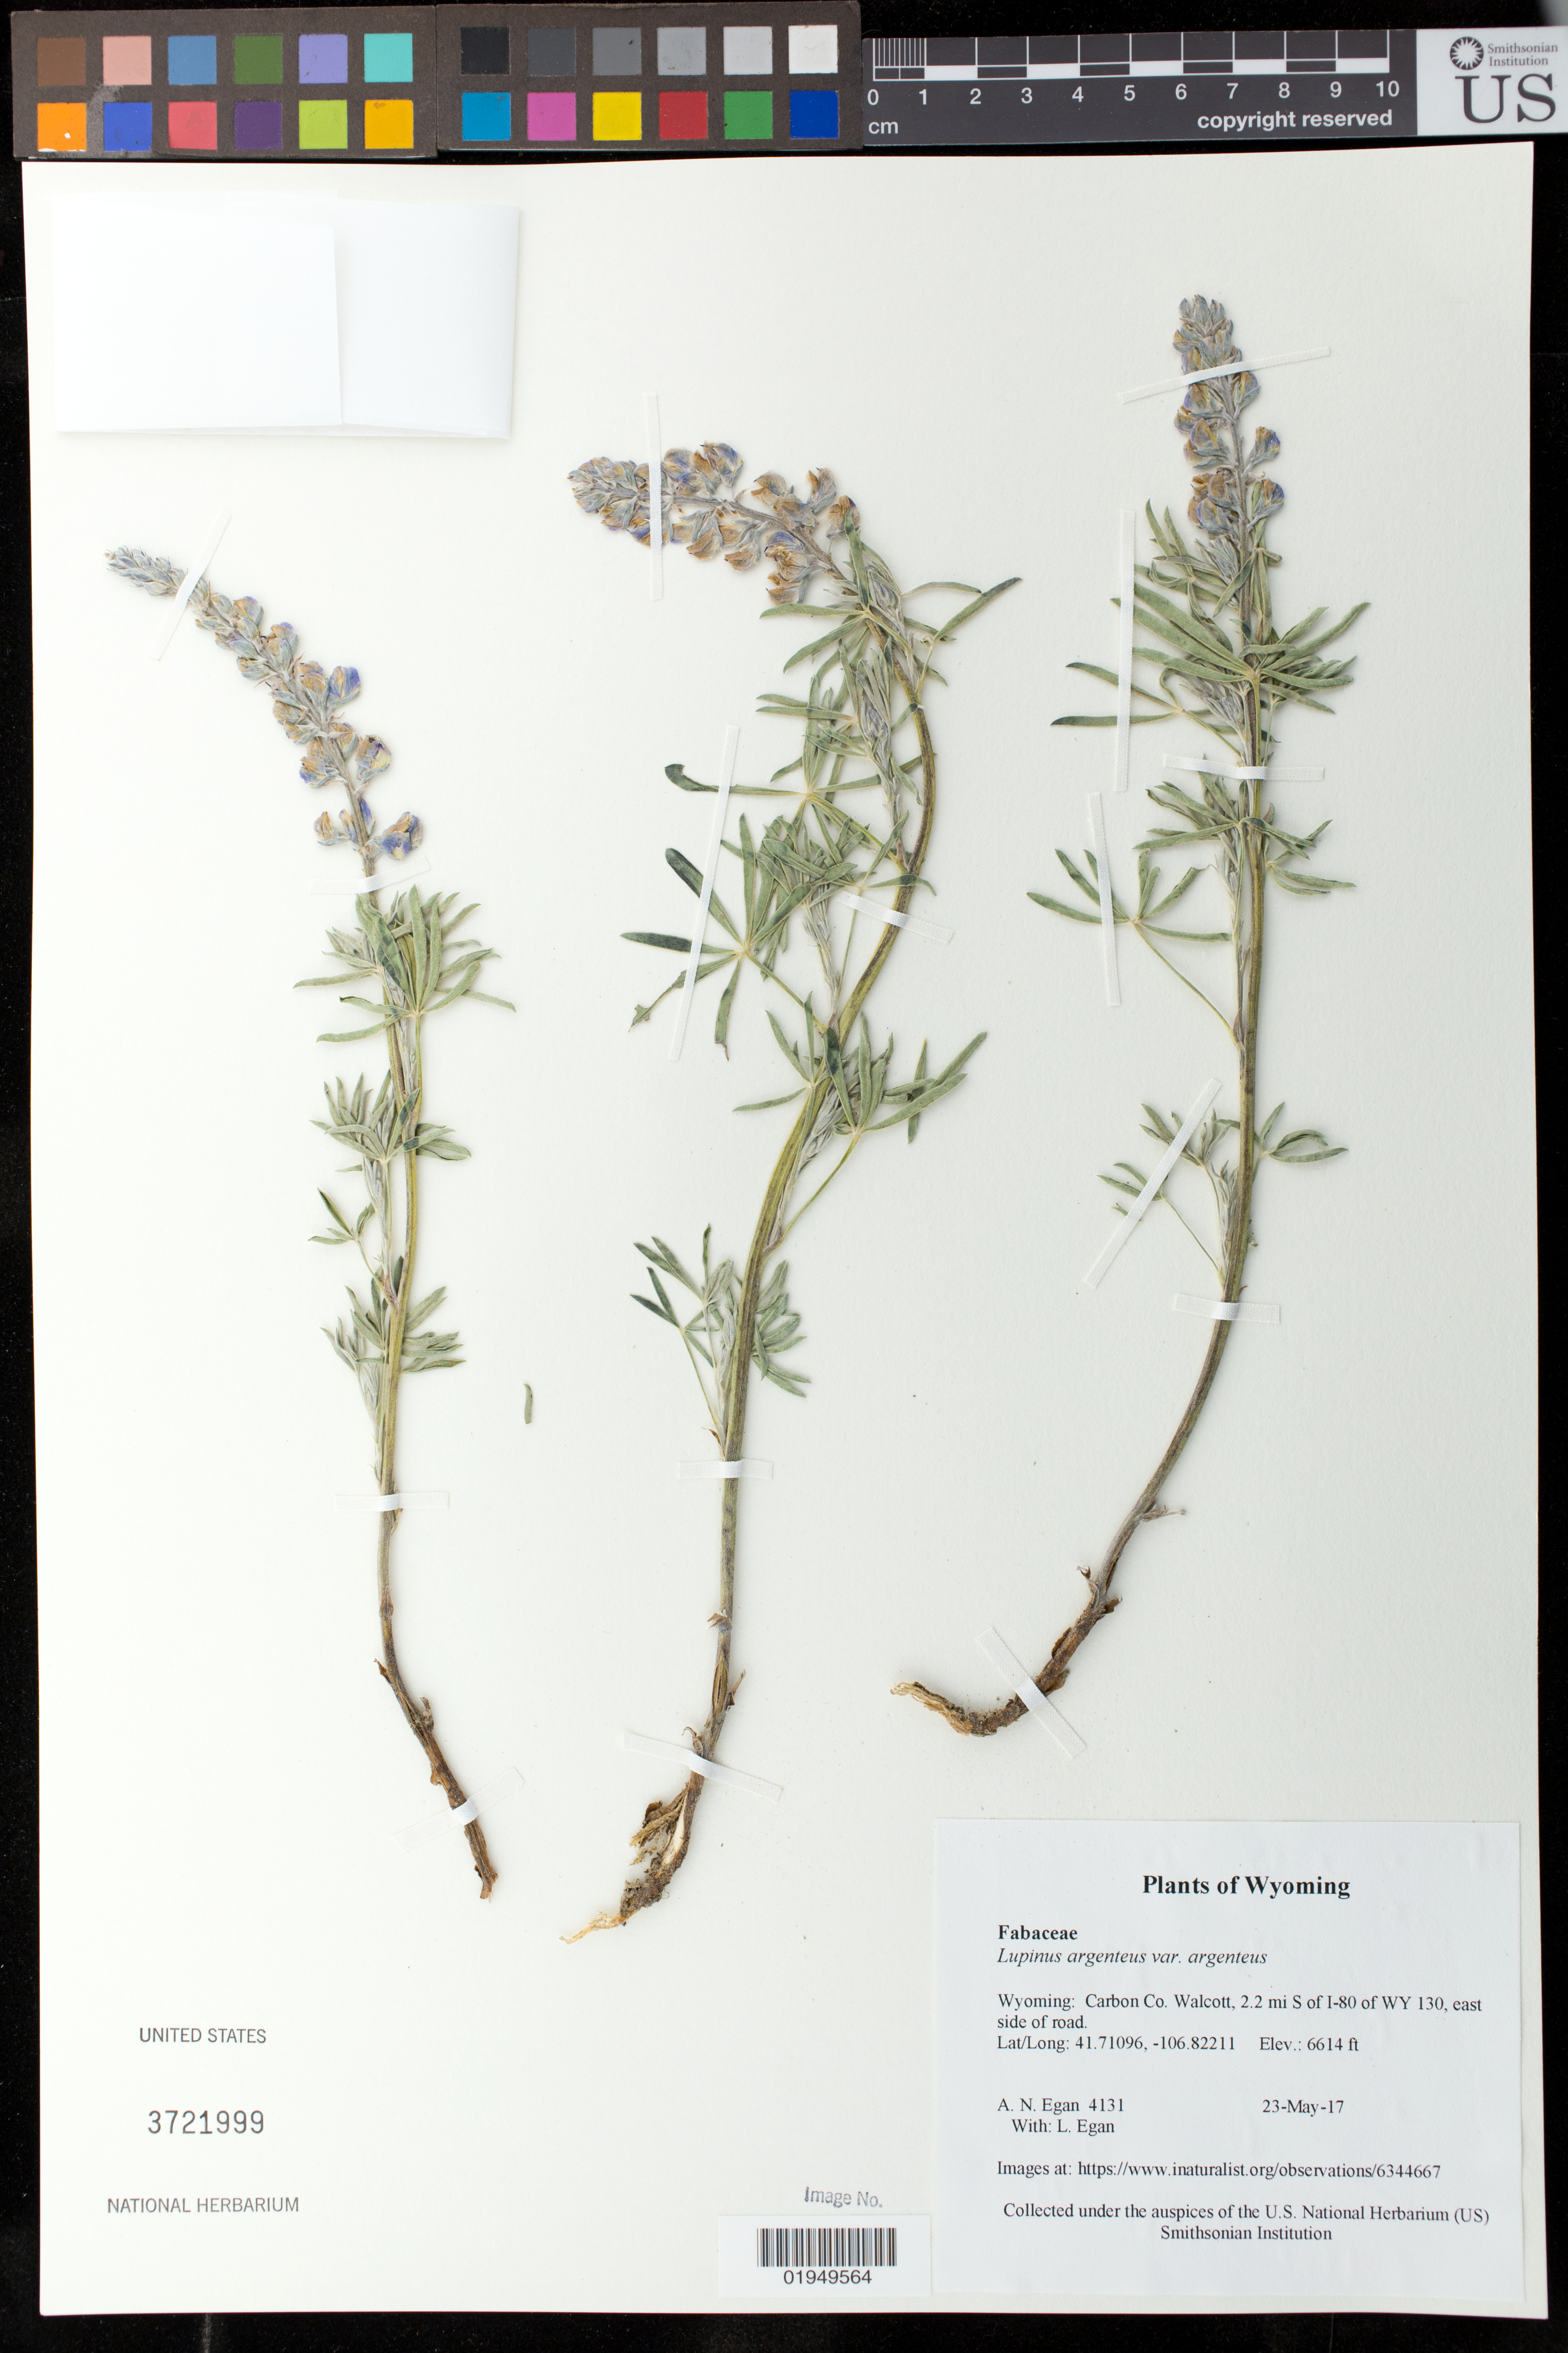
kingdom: Plantae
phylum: Tracheophyta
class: Magnoliopsida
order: Fabales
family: Fabaceae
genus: Lupinus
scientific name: Lupinus argenteus var. argenteus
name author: Pursh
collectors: A. N. Egan & L. Egan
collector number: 4131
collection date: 2017-05-23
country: United States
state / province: Wyoming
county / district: Carbon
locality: Walcott, 2.2 mi S of I-80 of WY 130, east side of road.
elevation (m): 2016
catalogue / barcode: US 3721999